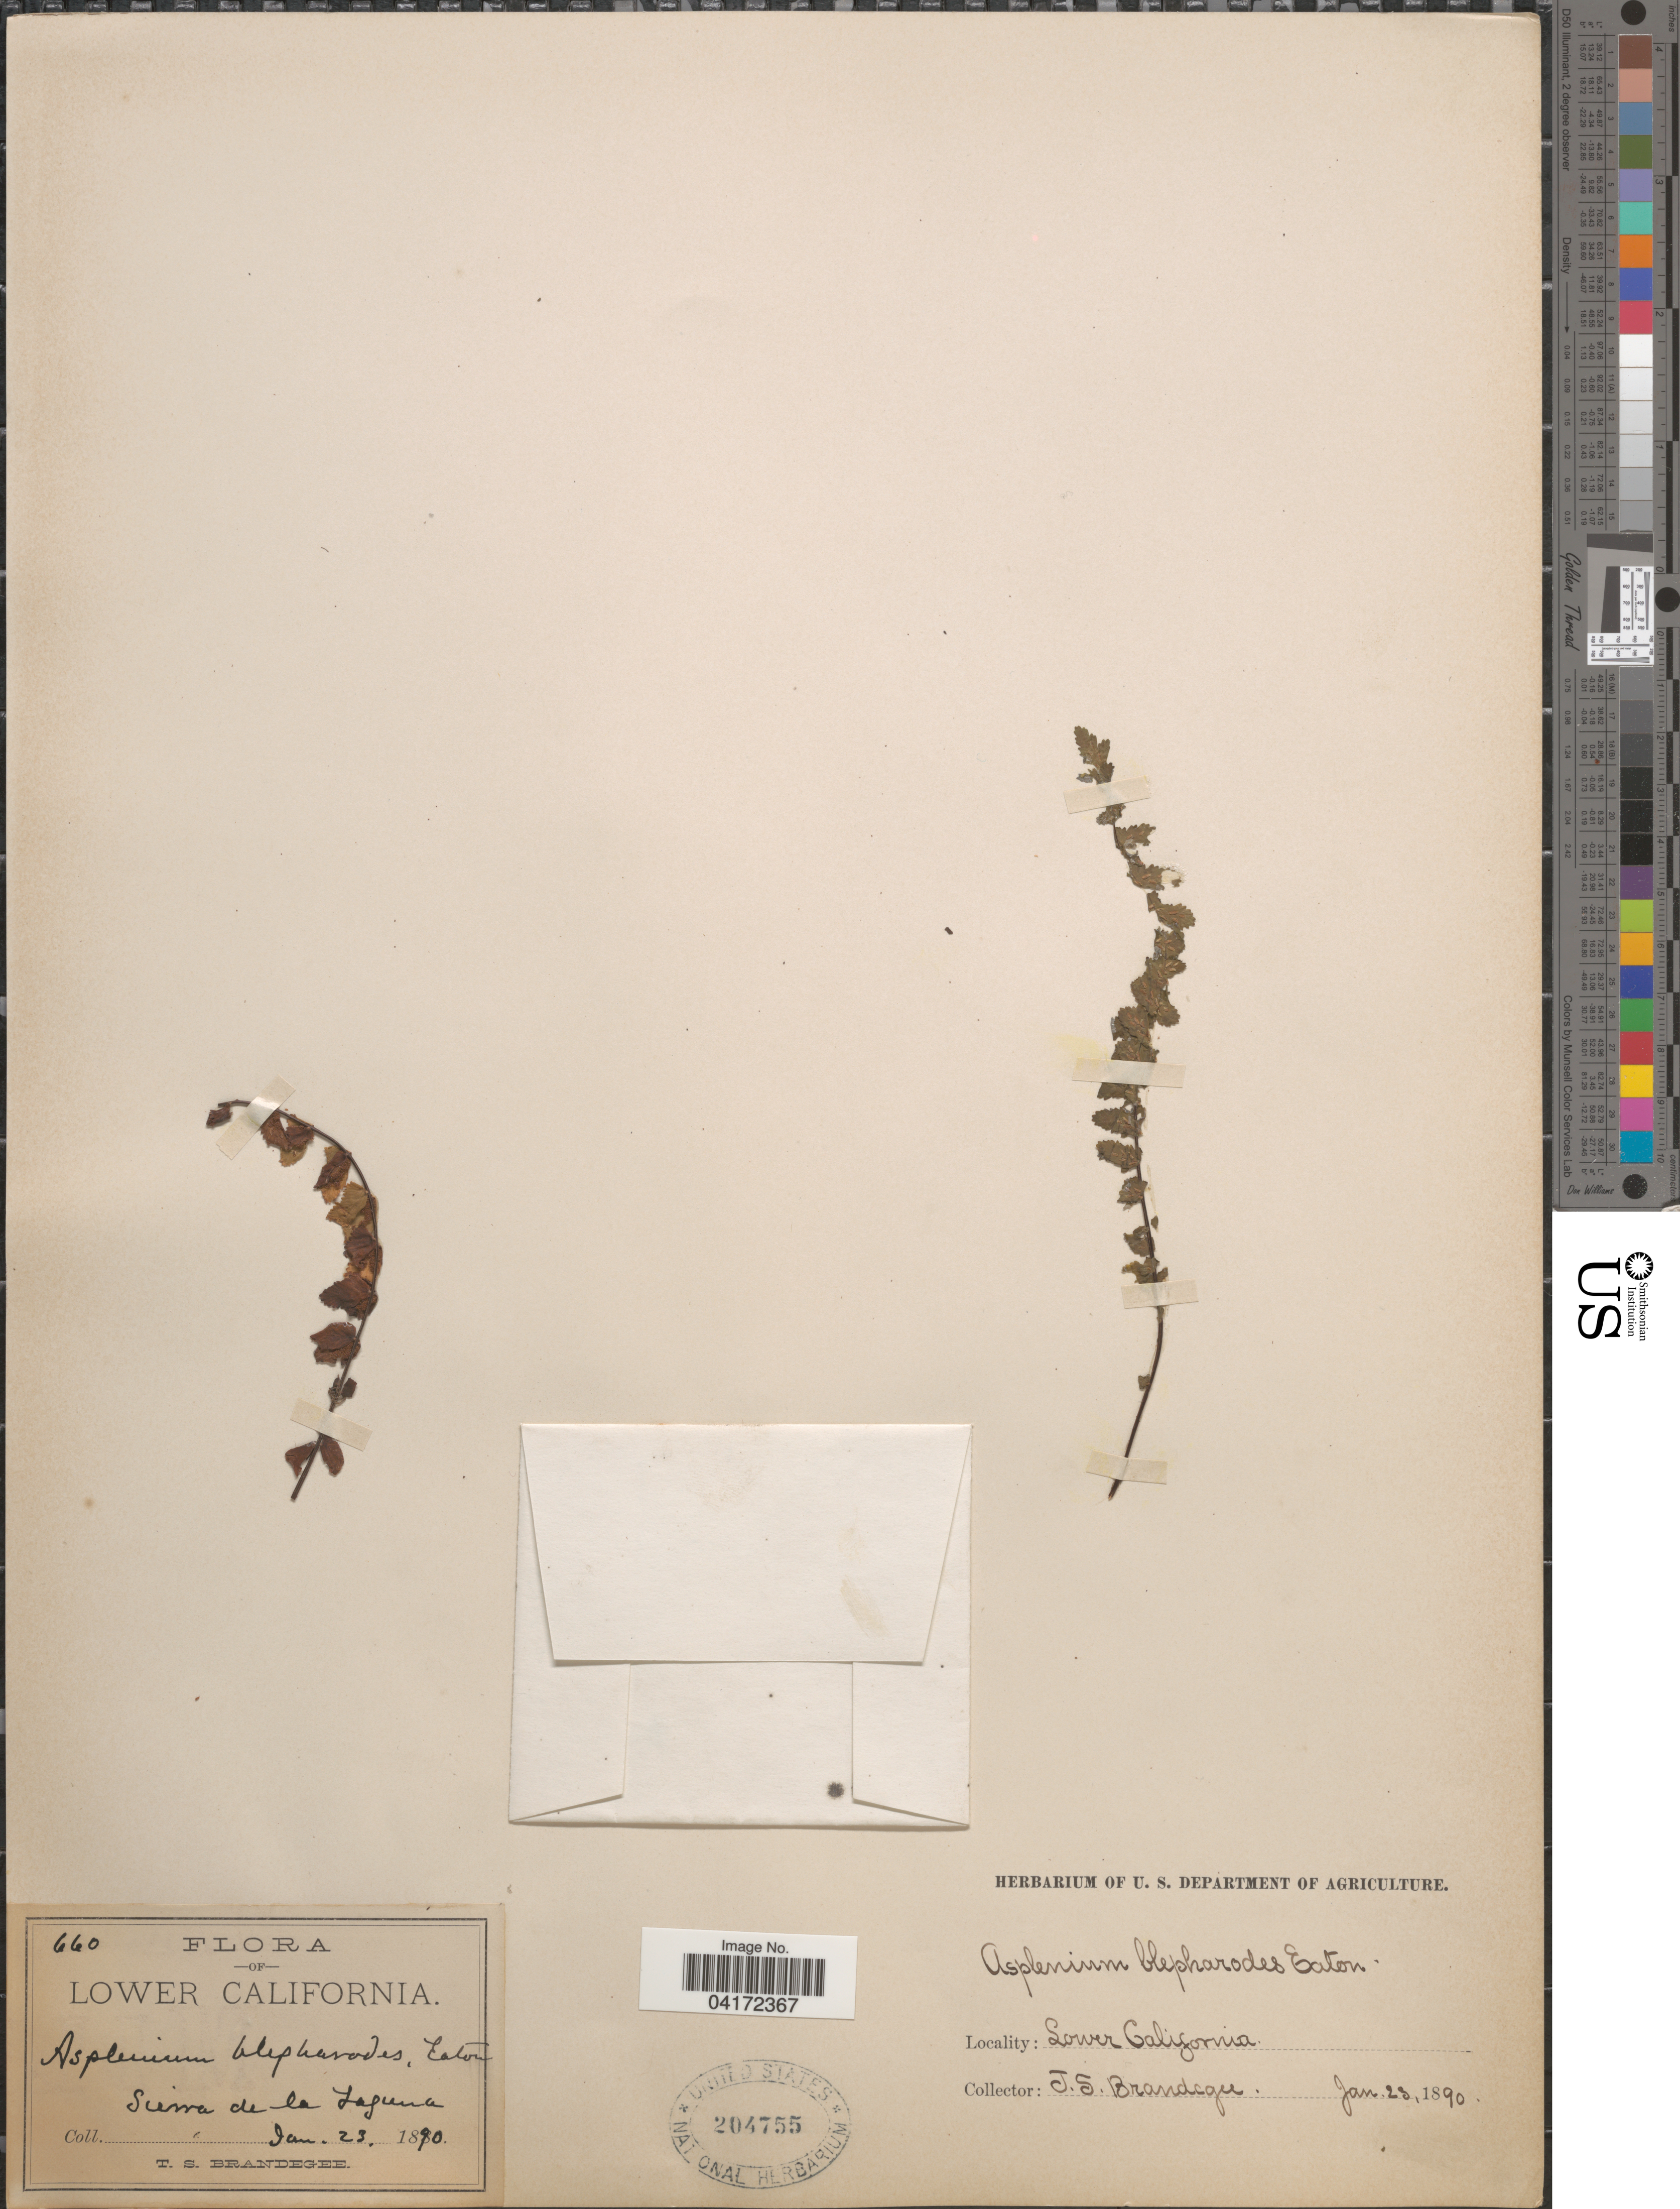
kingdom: Plantae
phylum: Tracheophyta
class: Polypodiopsida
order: Polypodiales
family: Aspleniaceae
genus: Asplenium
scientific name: Asplenium blepharodes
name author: D.C. Eaton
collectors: T. S. Brandegee (herbarium)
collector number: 660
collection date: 1890-01-23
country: Mexico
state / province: Baja California Sur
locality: Lower California. Sierra de la Laguna.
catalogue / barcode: US 204755